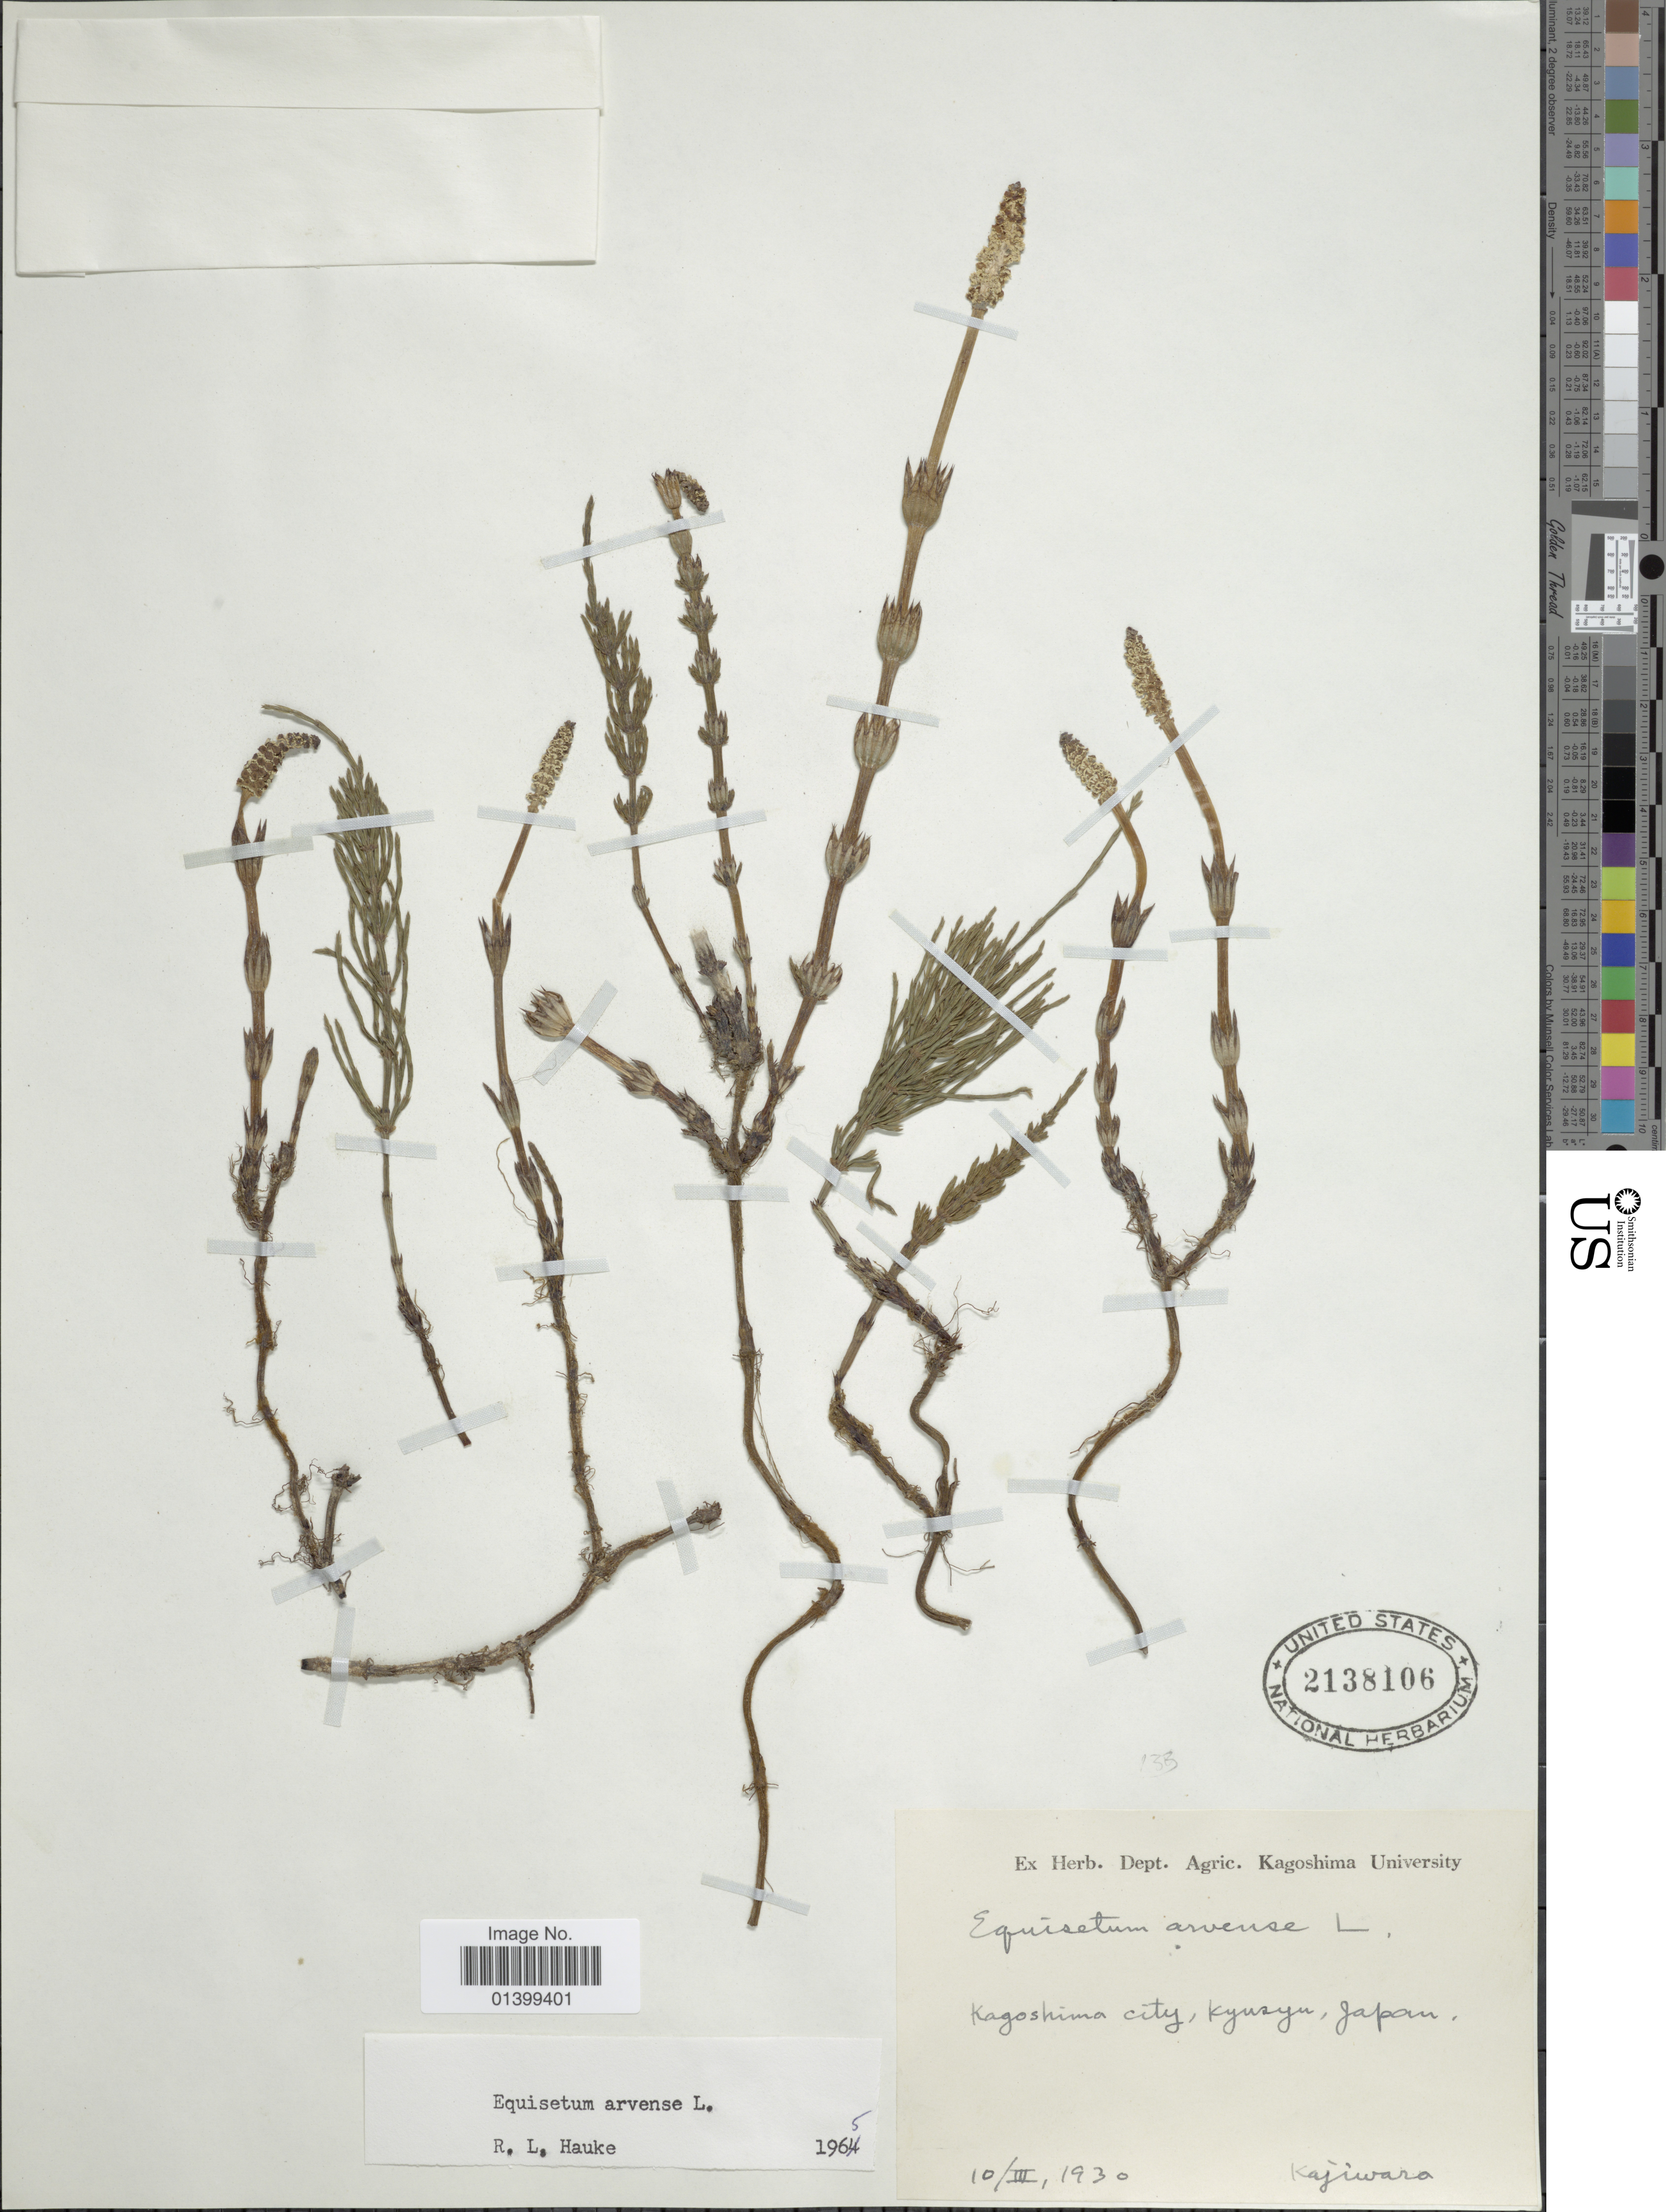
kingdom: Plantae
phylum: Tracheophyta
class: Polypodiopsida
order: Equisetales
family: Equisetaceae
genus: Equisetum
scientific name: Equisetum arvense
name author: L.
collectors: J. Kajiwara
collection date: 1930-03-10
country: Japan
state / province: Kagosima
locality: Kagoshima City, Kyusyu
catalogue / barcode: US 2138106